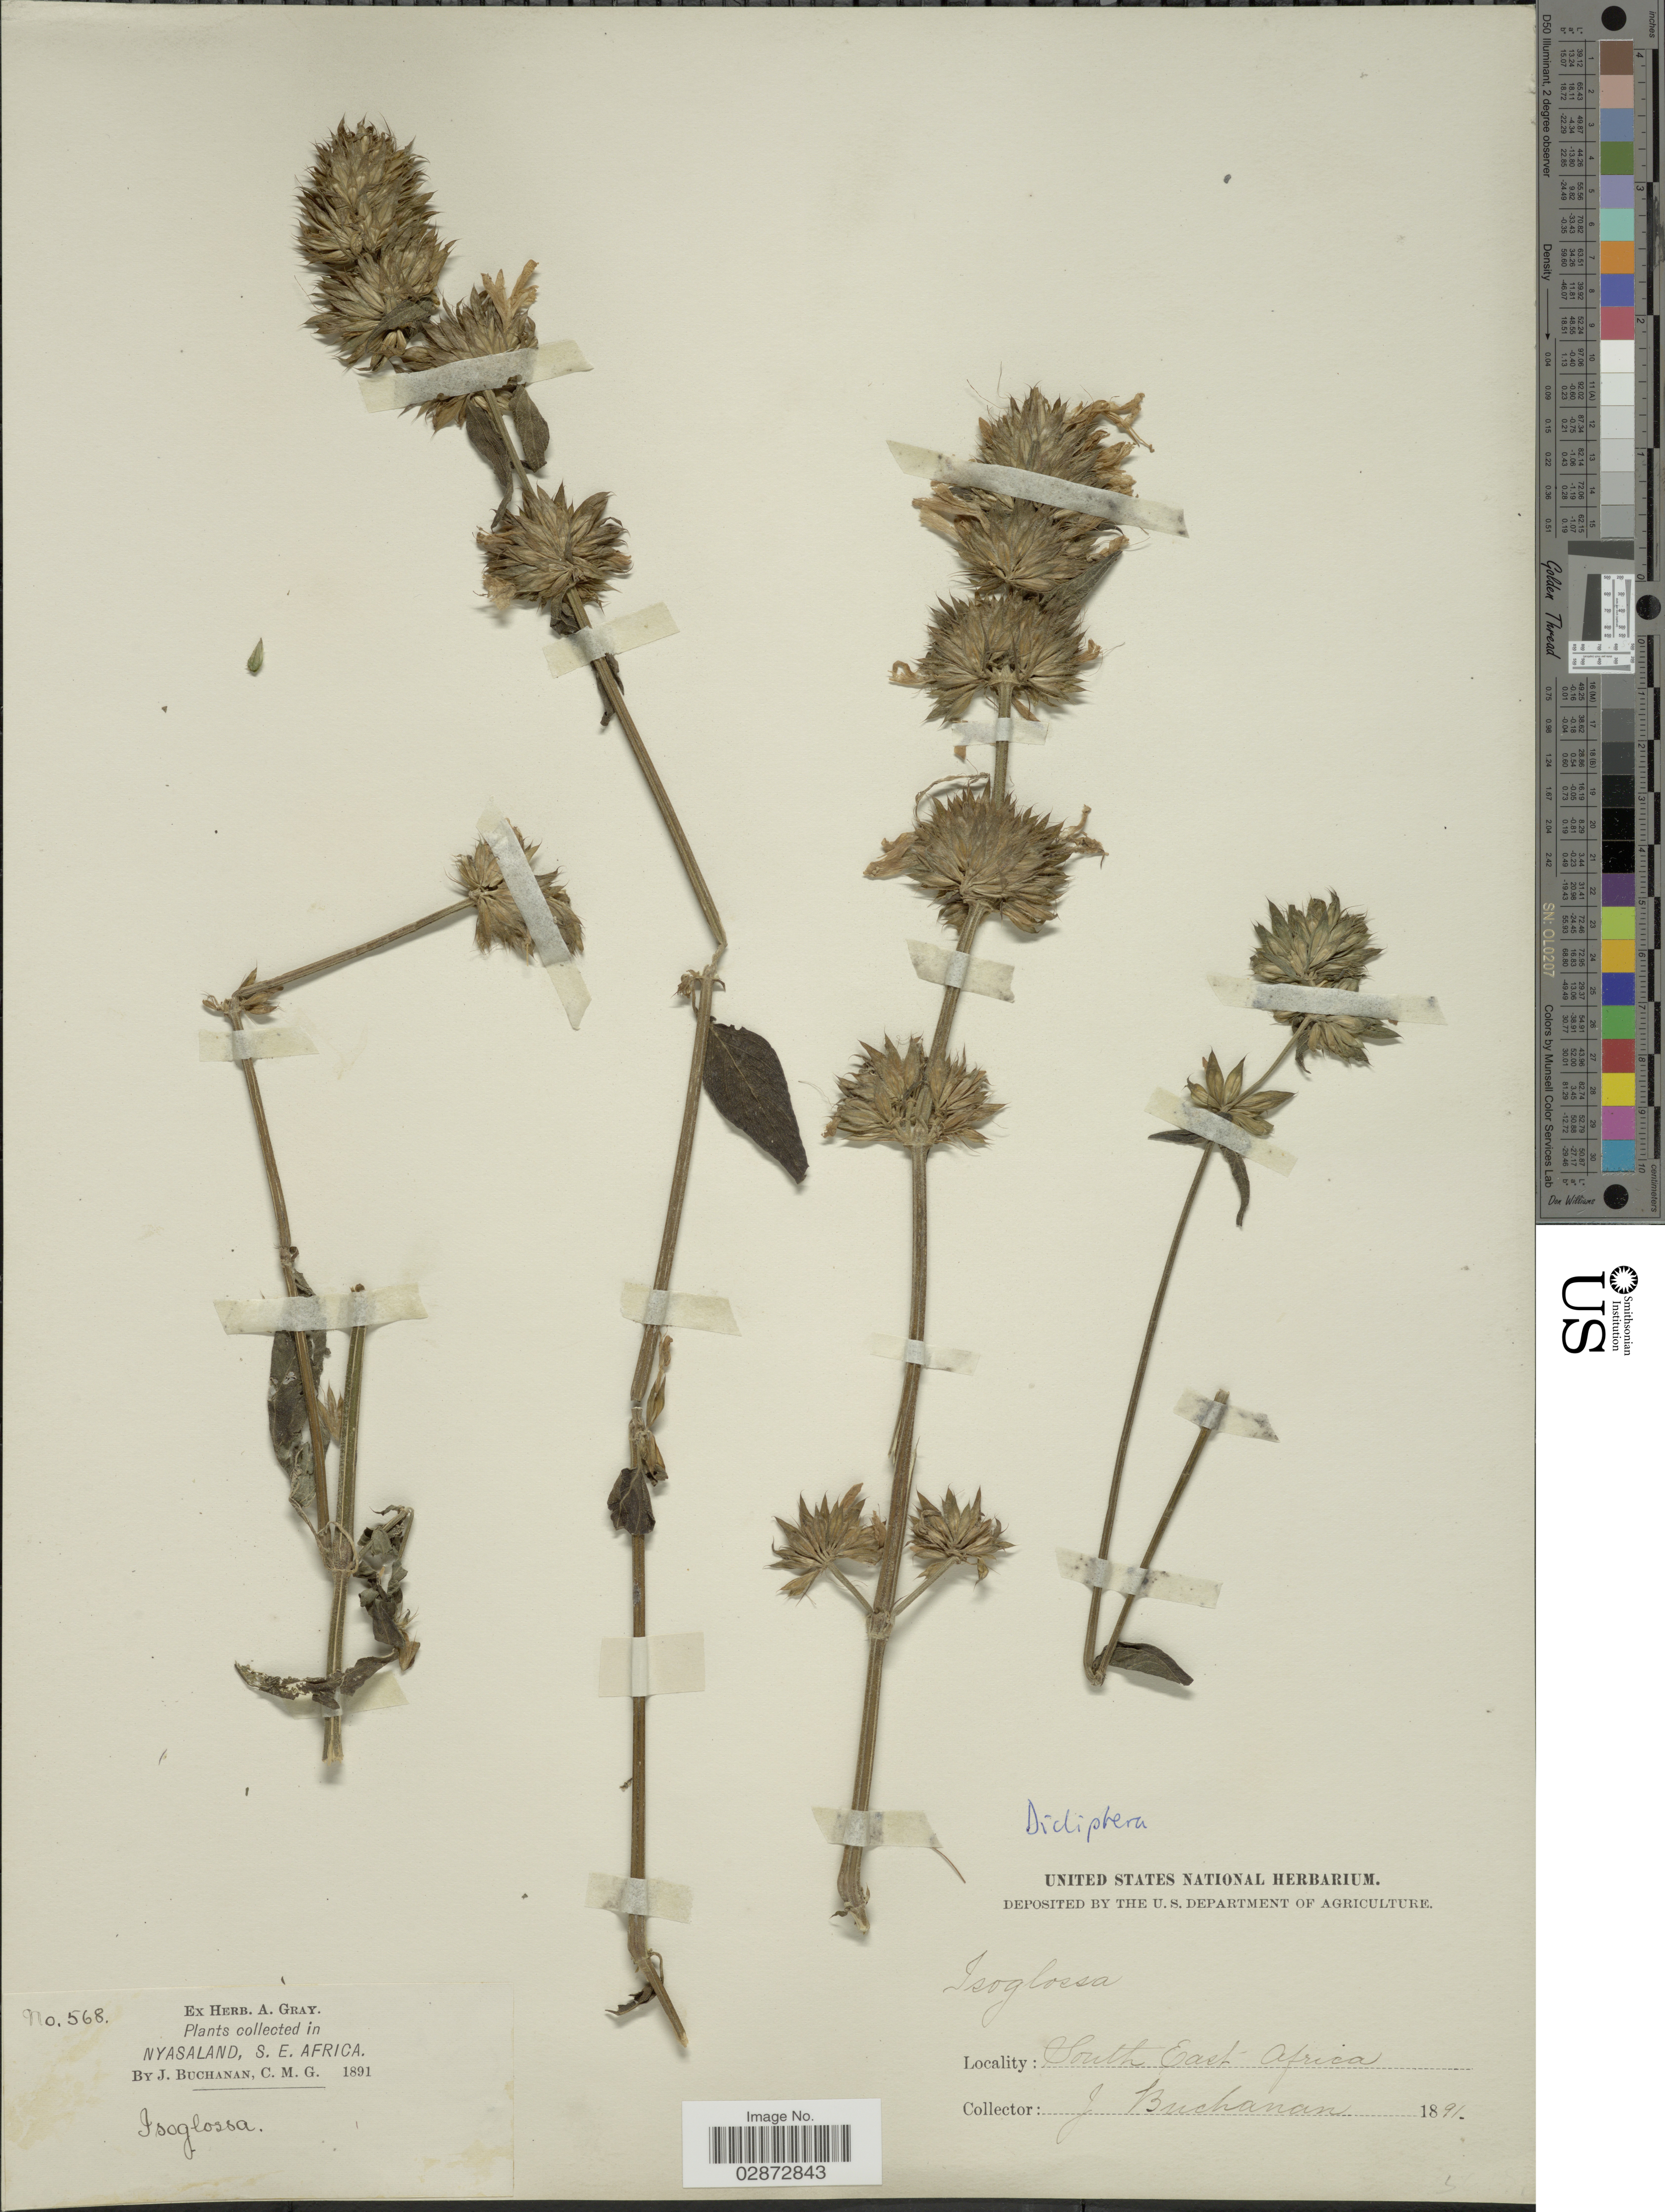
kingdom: Plantae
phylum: Tracheophyta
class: Magnoliopsida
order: Lamiales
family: Acanthaceae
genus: Dicliptera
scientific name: Dicliptera sp.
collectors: J. Buchanan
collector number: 568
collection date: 1891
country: Malawi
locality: Nyasaland, South East Africa.